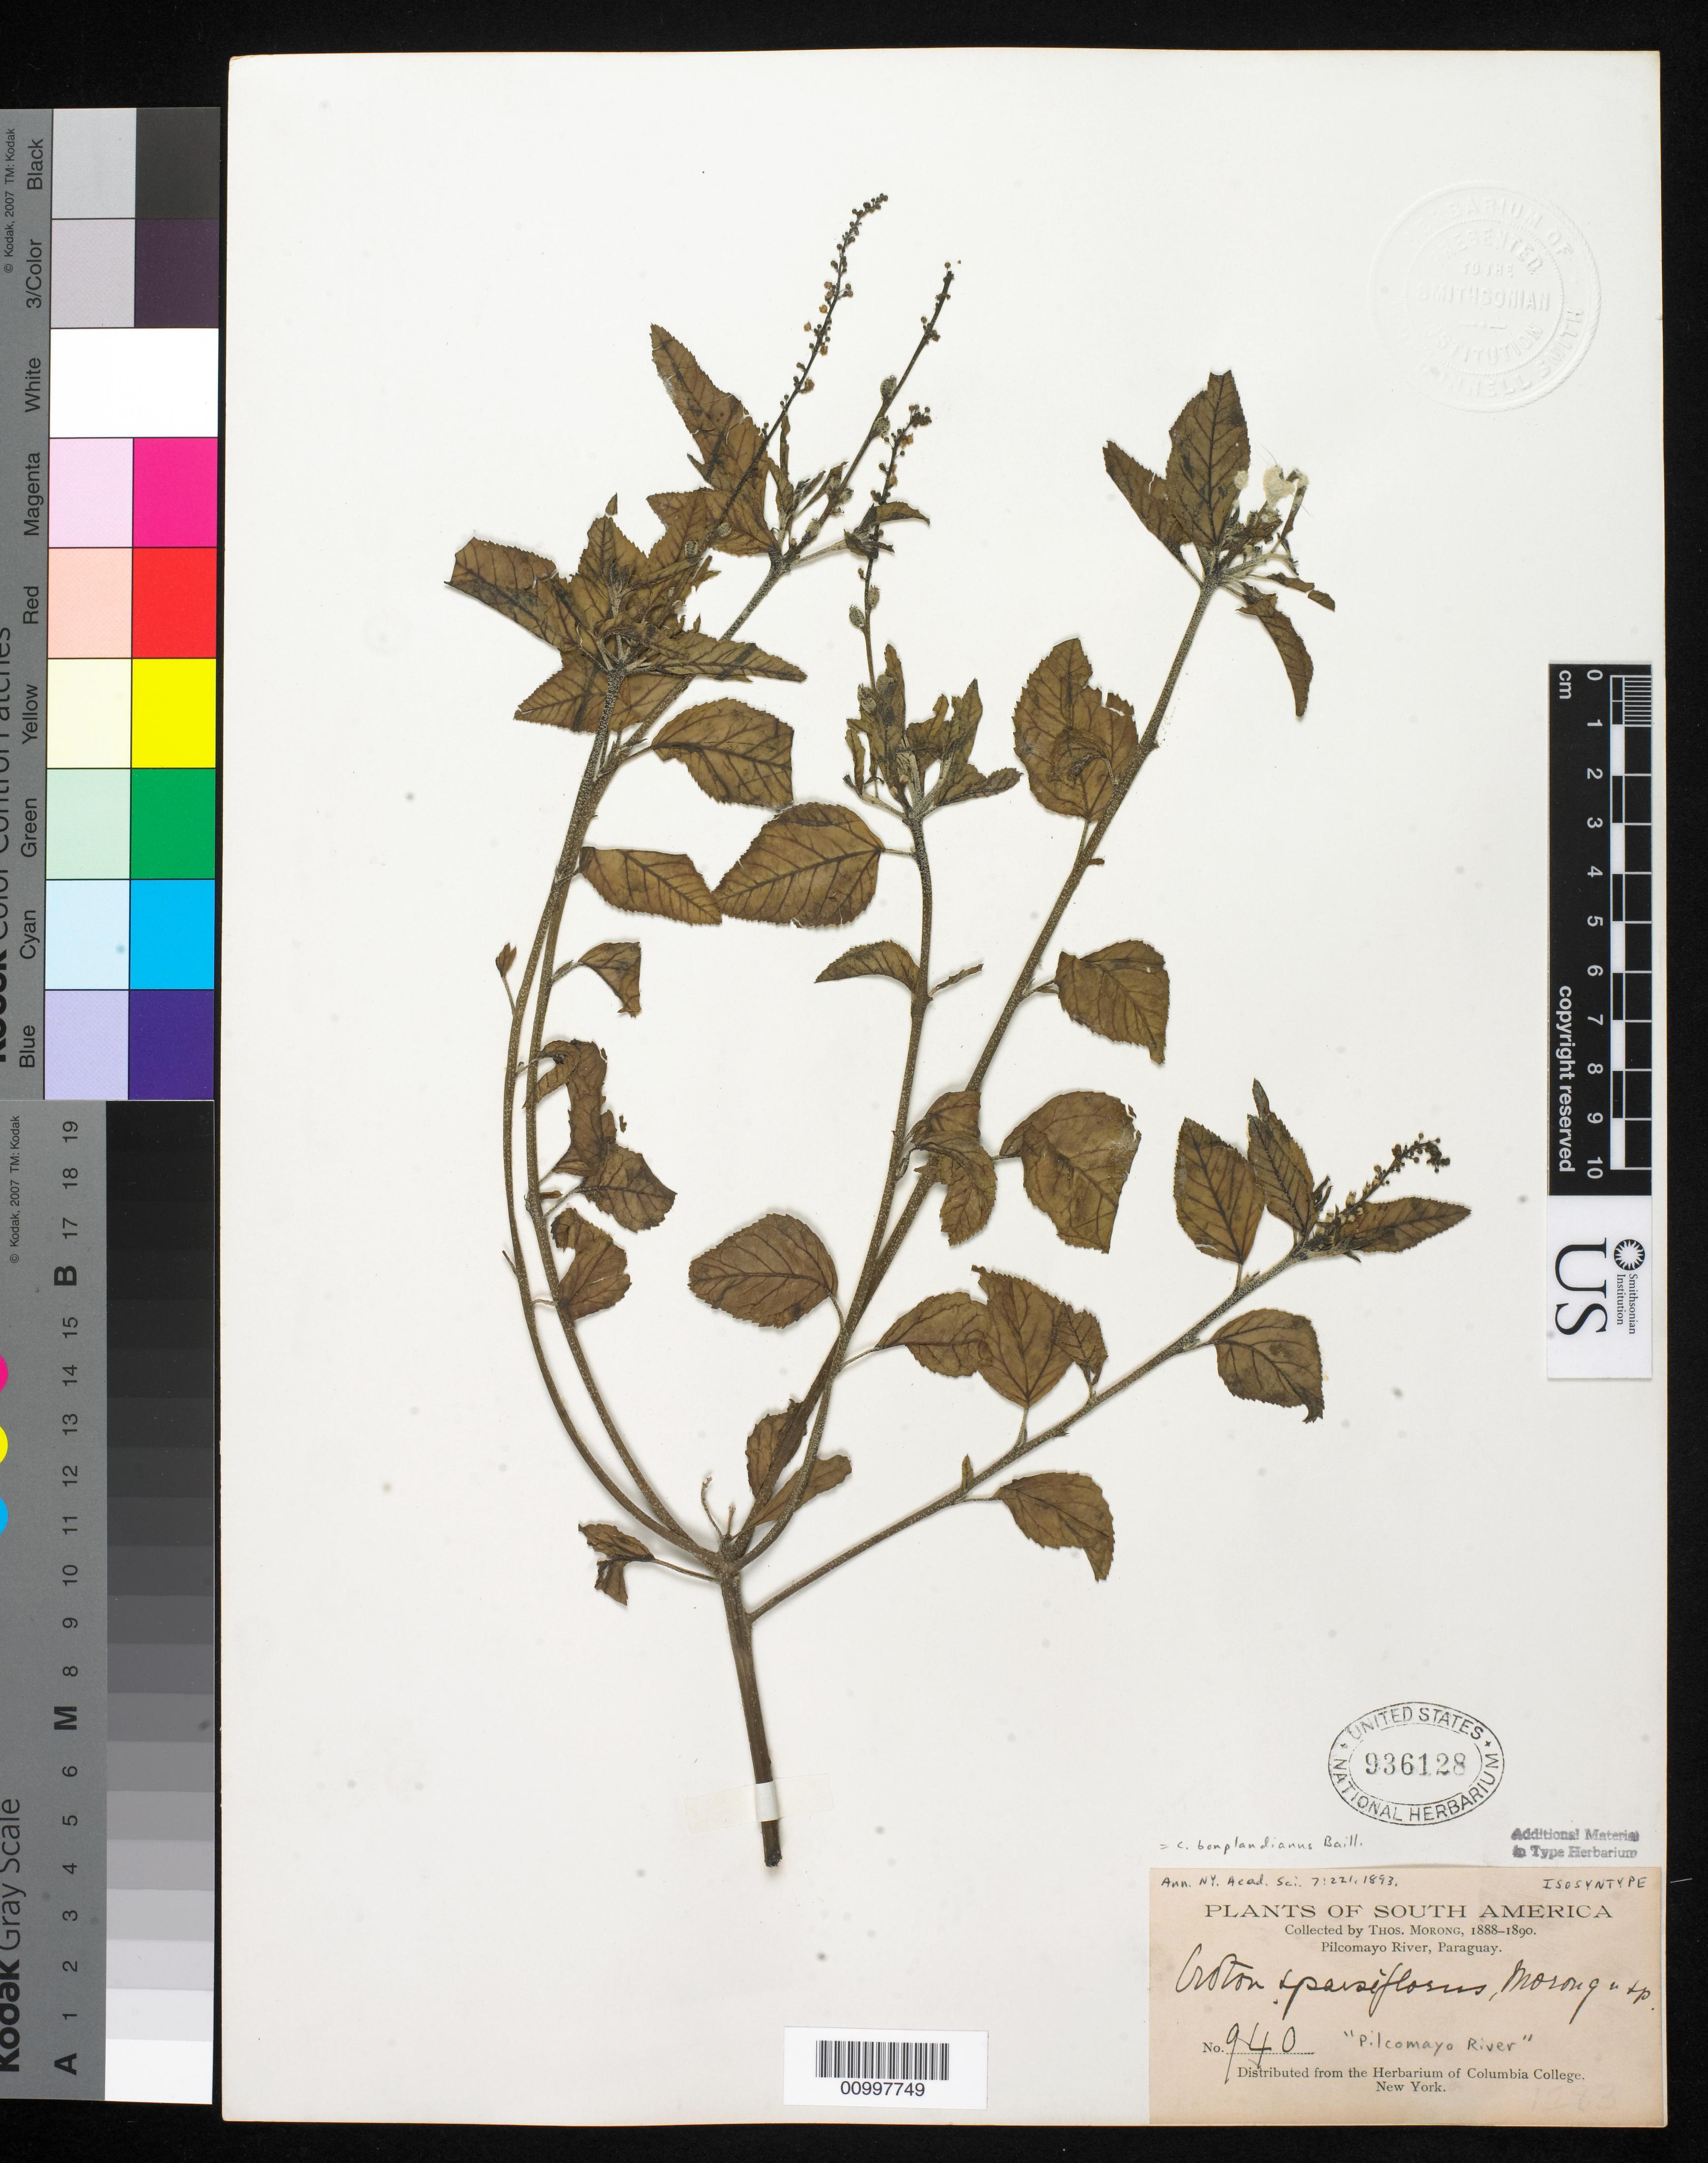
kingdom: Plantae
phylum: Tracheophyta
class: Magnoliopsida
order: Malpighiales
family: Euphorbiaceae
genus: Croton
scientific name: Croton sparsiflorus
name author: Morong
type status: Isosyntype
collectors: T. Morong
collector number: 940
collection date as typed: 1888 to -- --- 1890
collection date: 1888/1890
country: Paraguay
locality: Pilcomayo River.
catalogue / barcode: US 936128